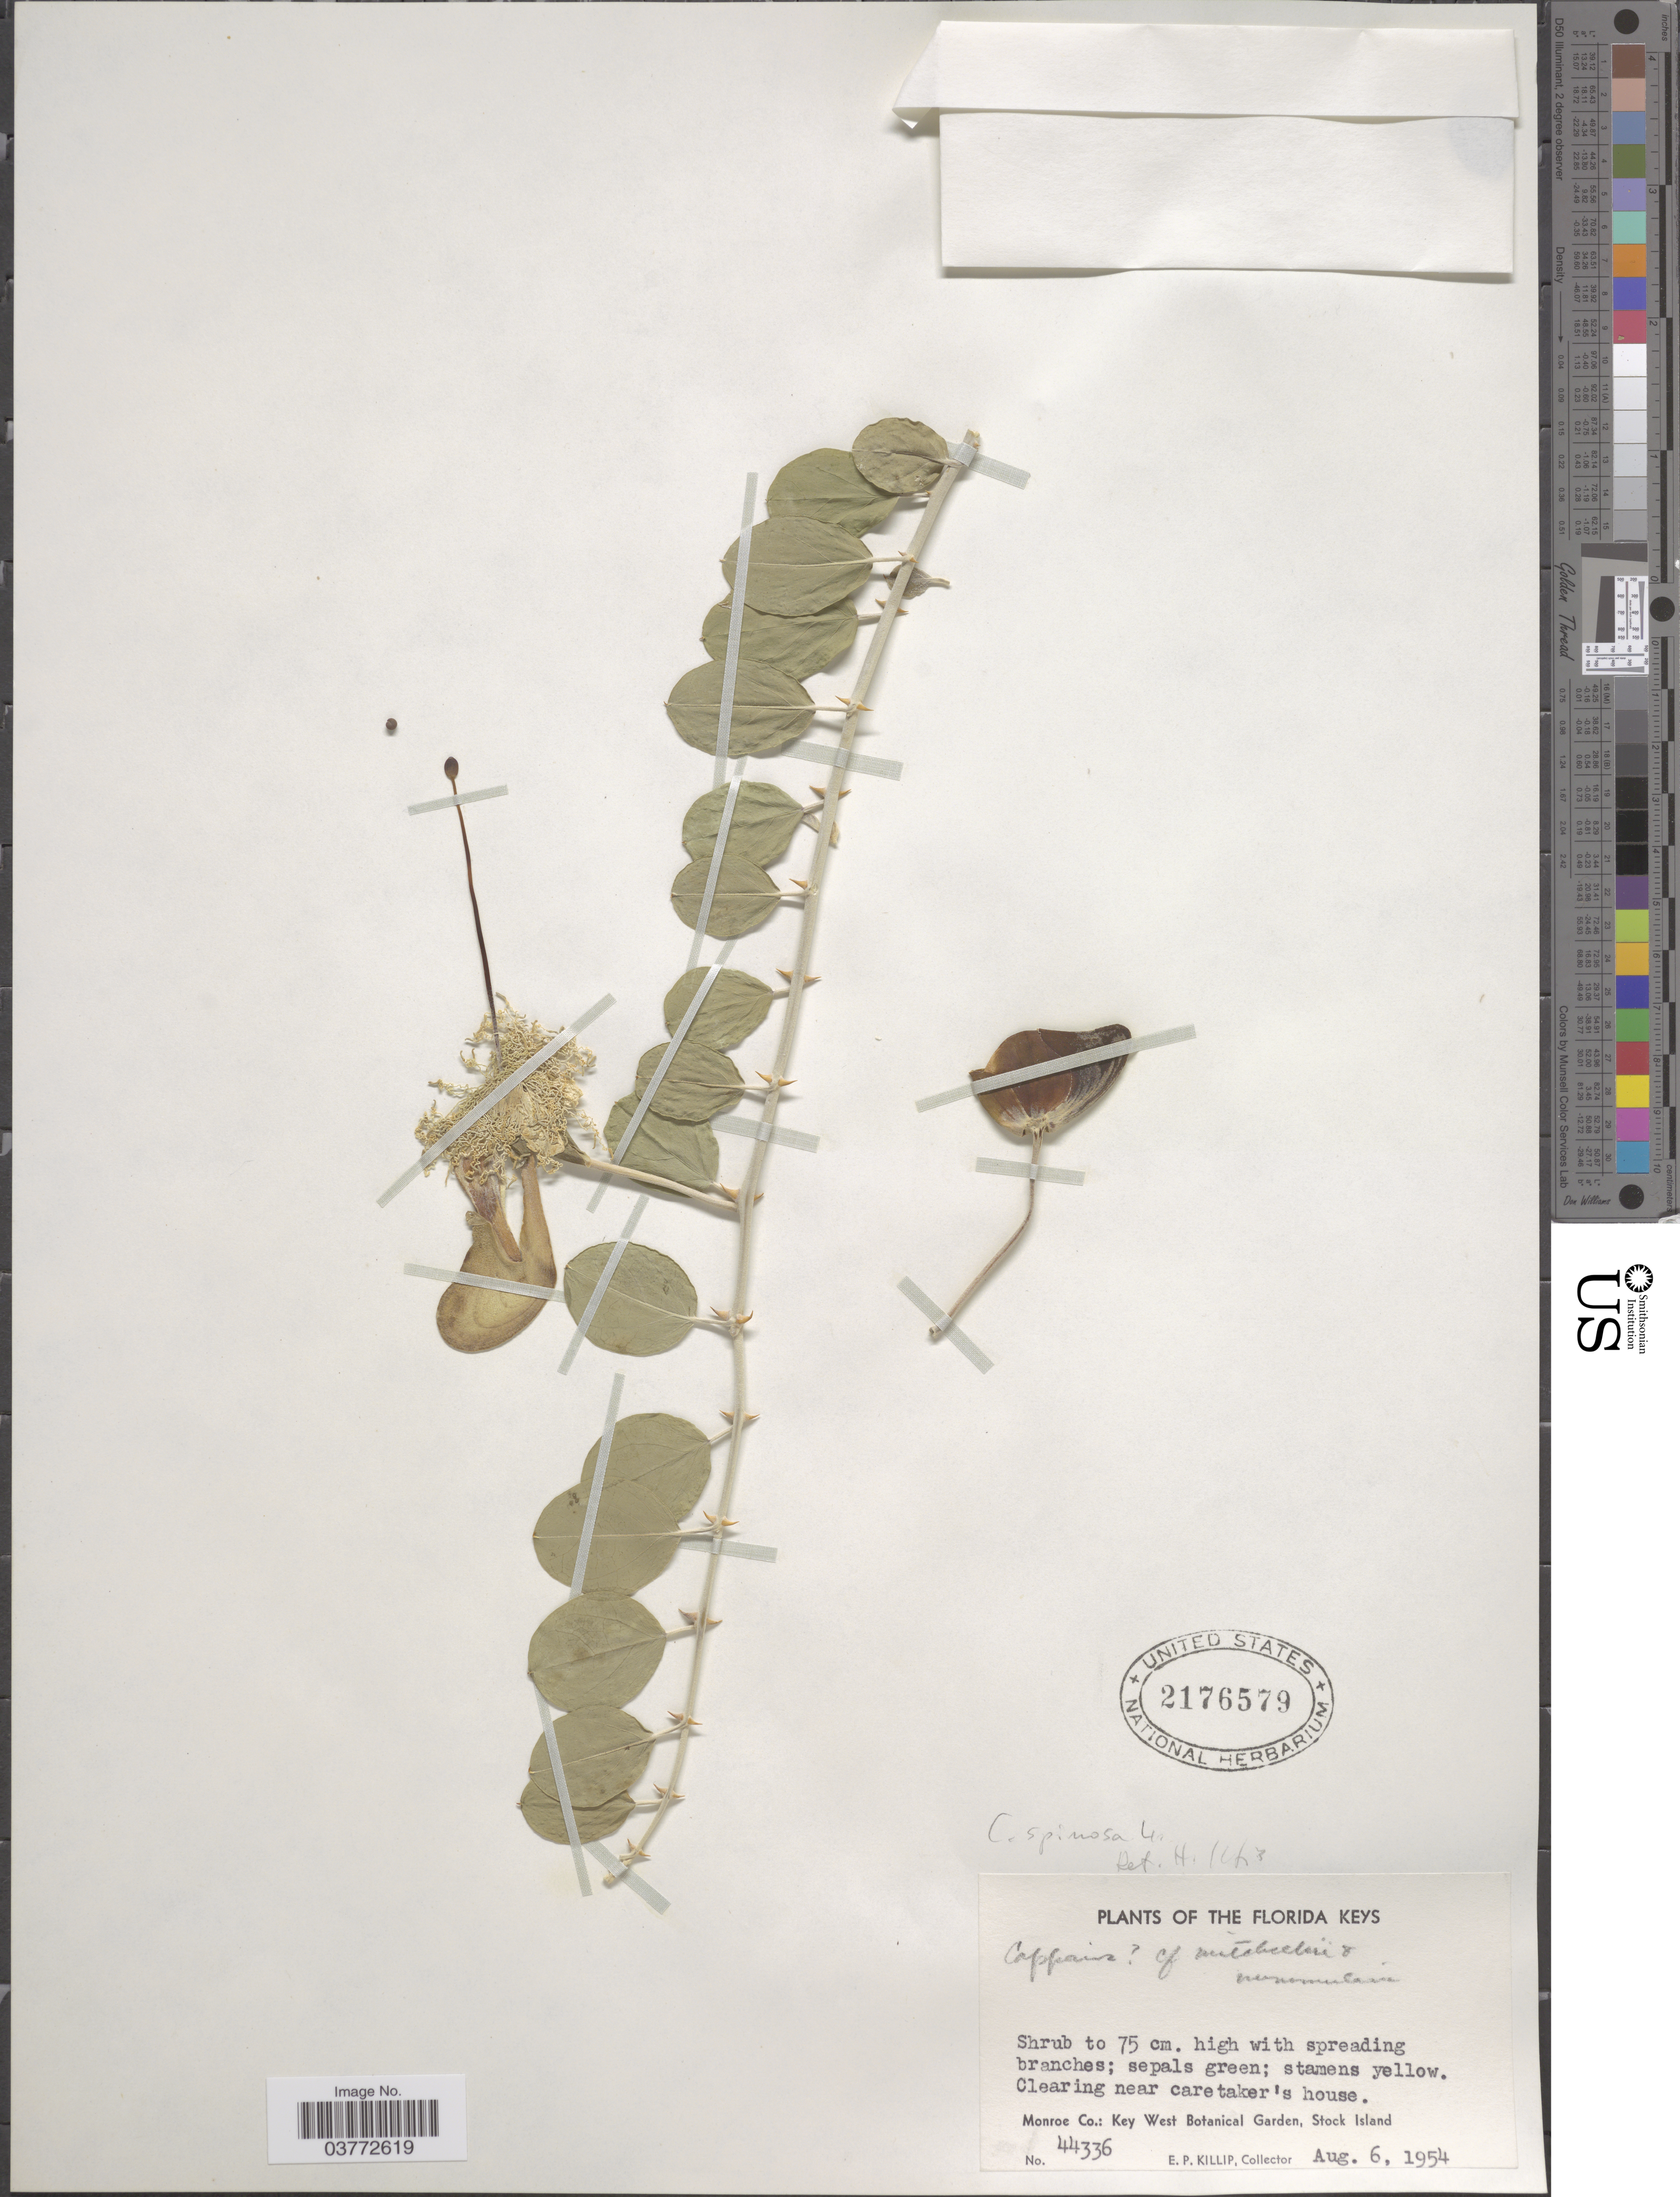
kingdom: Plantae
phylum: Tracheophyta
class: Magnoliopsida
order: Brassicales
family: Capparaceae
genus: Capparis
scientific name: Capparis sp.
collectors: E. P. Killip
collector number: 44336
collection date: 1954-08-06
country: United States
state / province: Florida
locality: The Florida Keys. Clearing near caretaker's house. Monroe Co.: Key West Botanical Garden, Stock Island.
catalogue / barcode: US 2176579